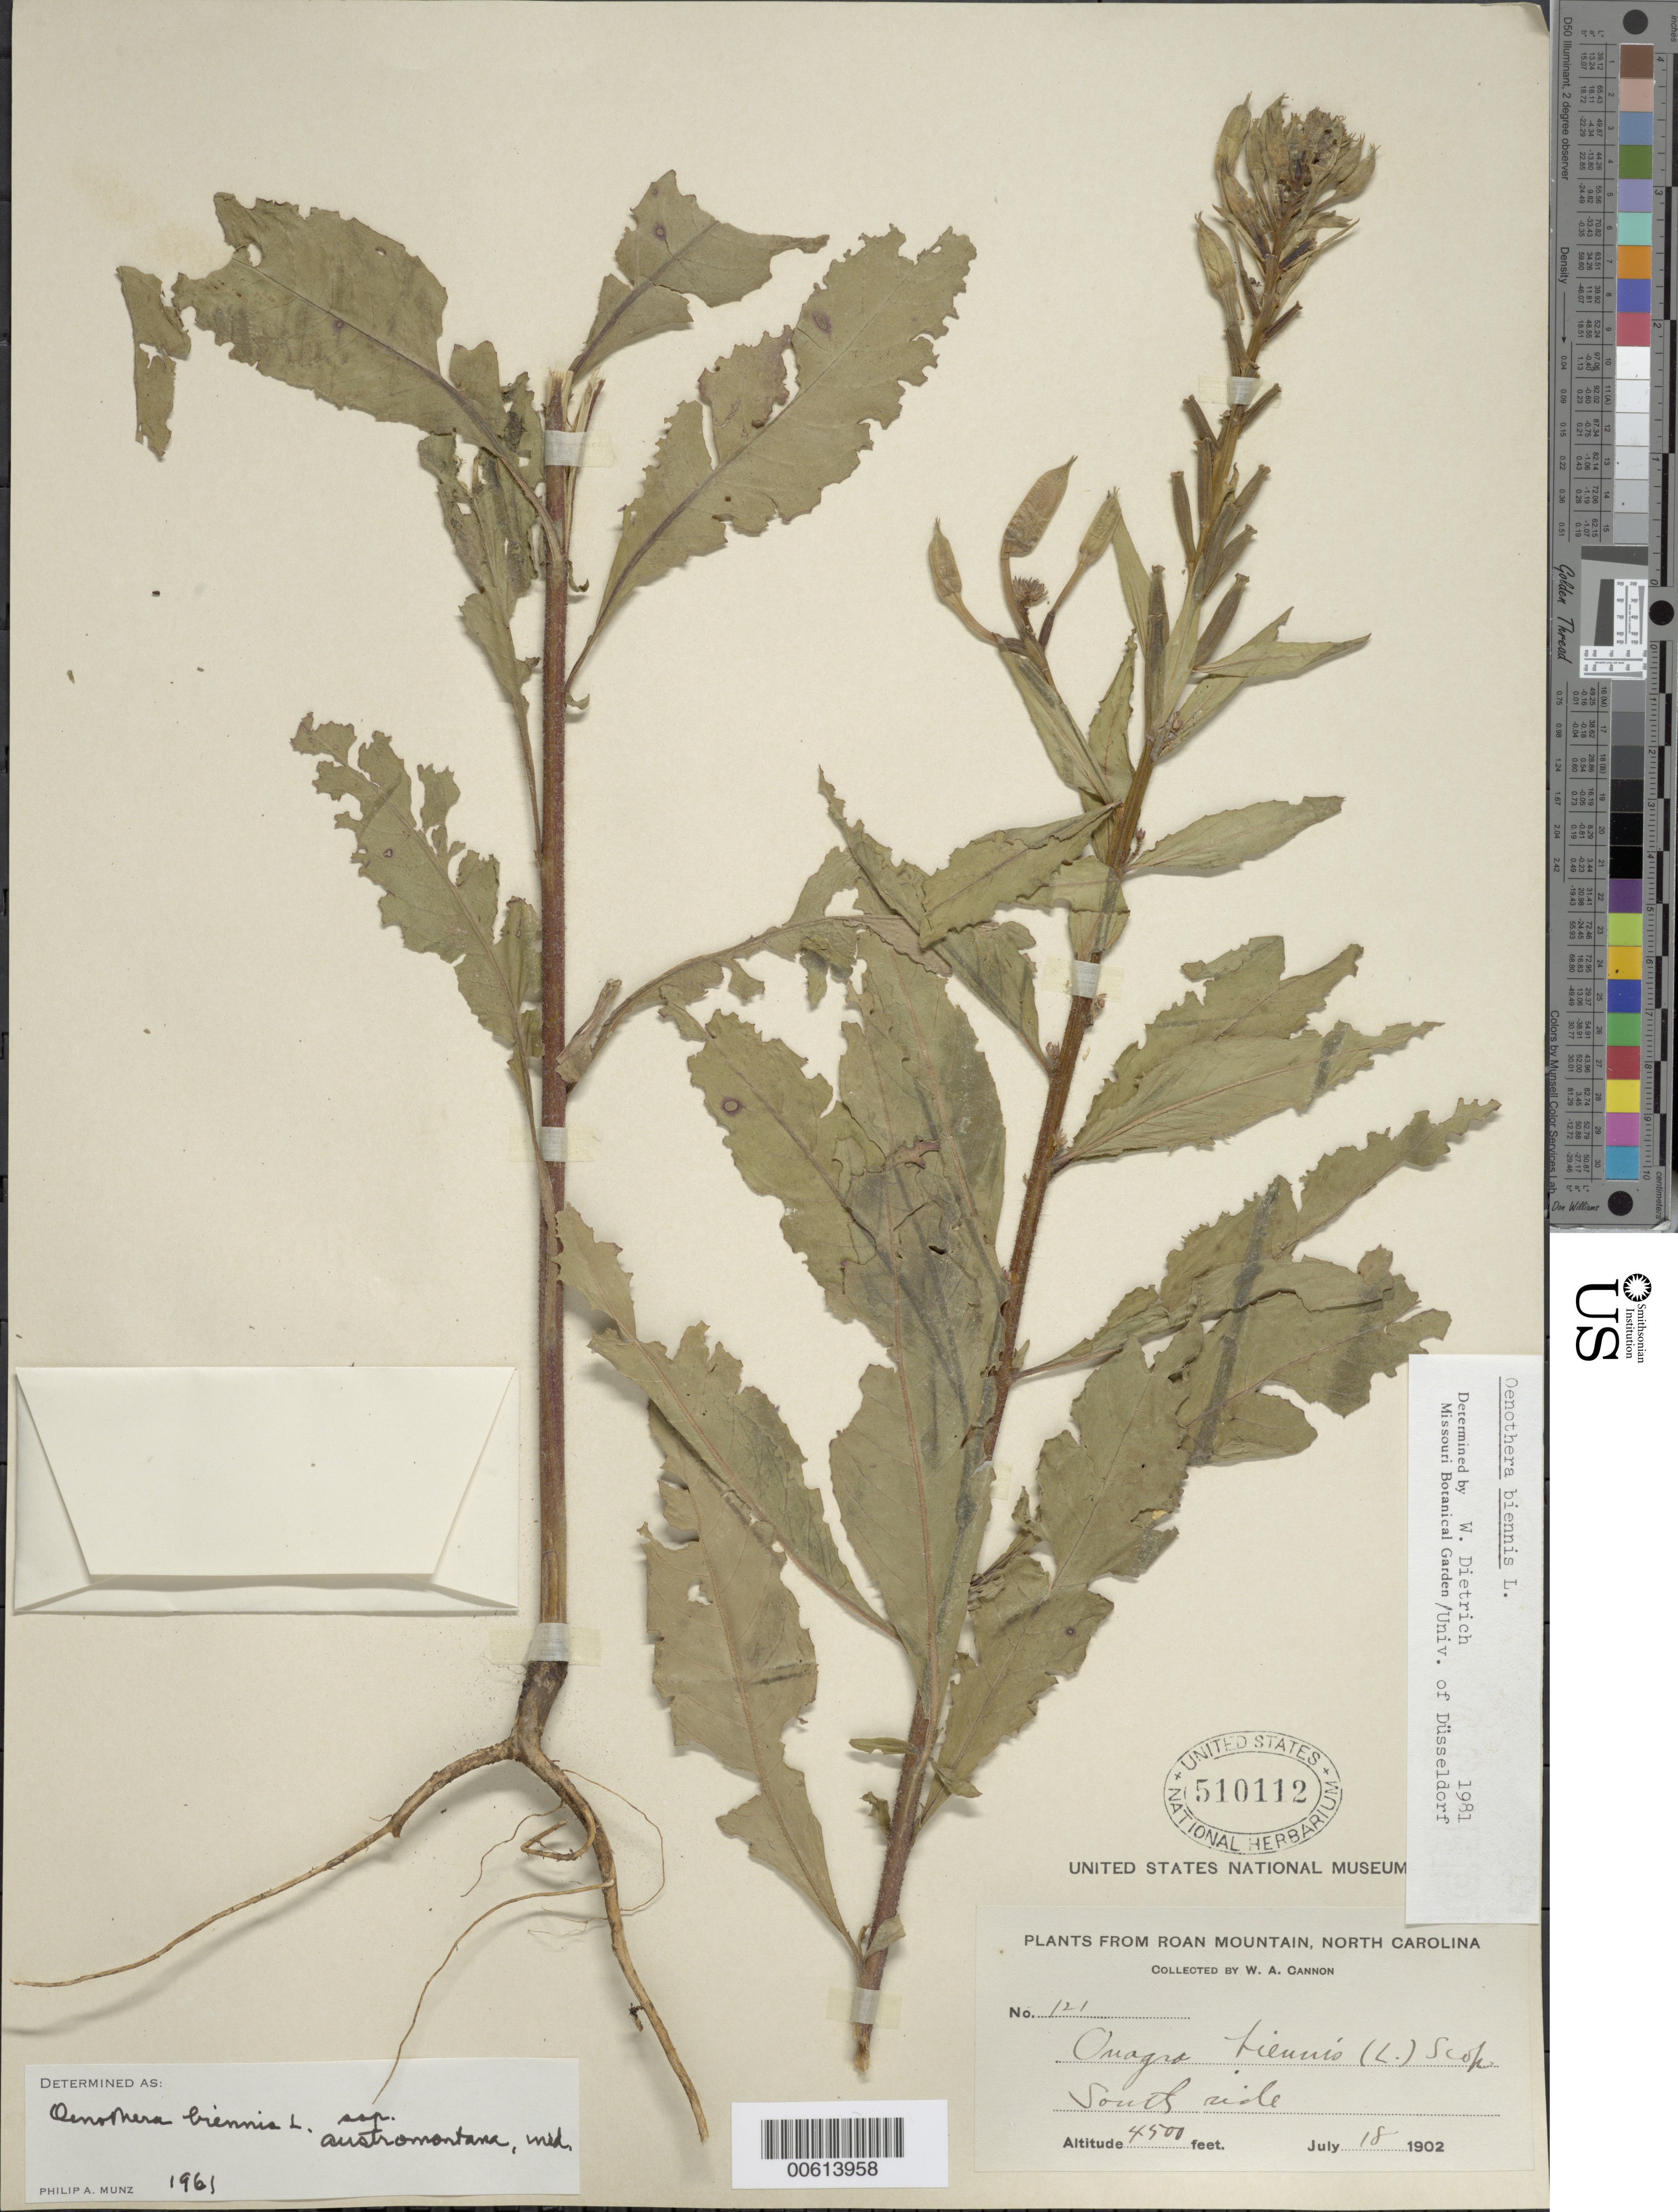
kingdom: Plantae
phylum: Tracheophyta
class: Magnoliopsida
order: Myrtales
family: Onagraceae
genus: Oenothera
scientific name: Oenothera biennis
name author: L.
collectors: W. Cannon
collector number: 121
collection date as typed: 18 Jul 1902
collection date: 1902-07-18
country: United States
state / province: North Carolina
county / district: Mitchell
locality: Roan Mountain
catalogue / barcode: US 510112